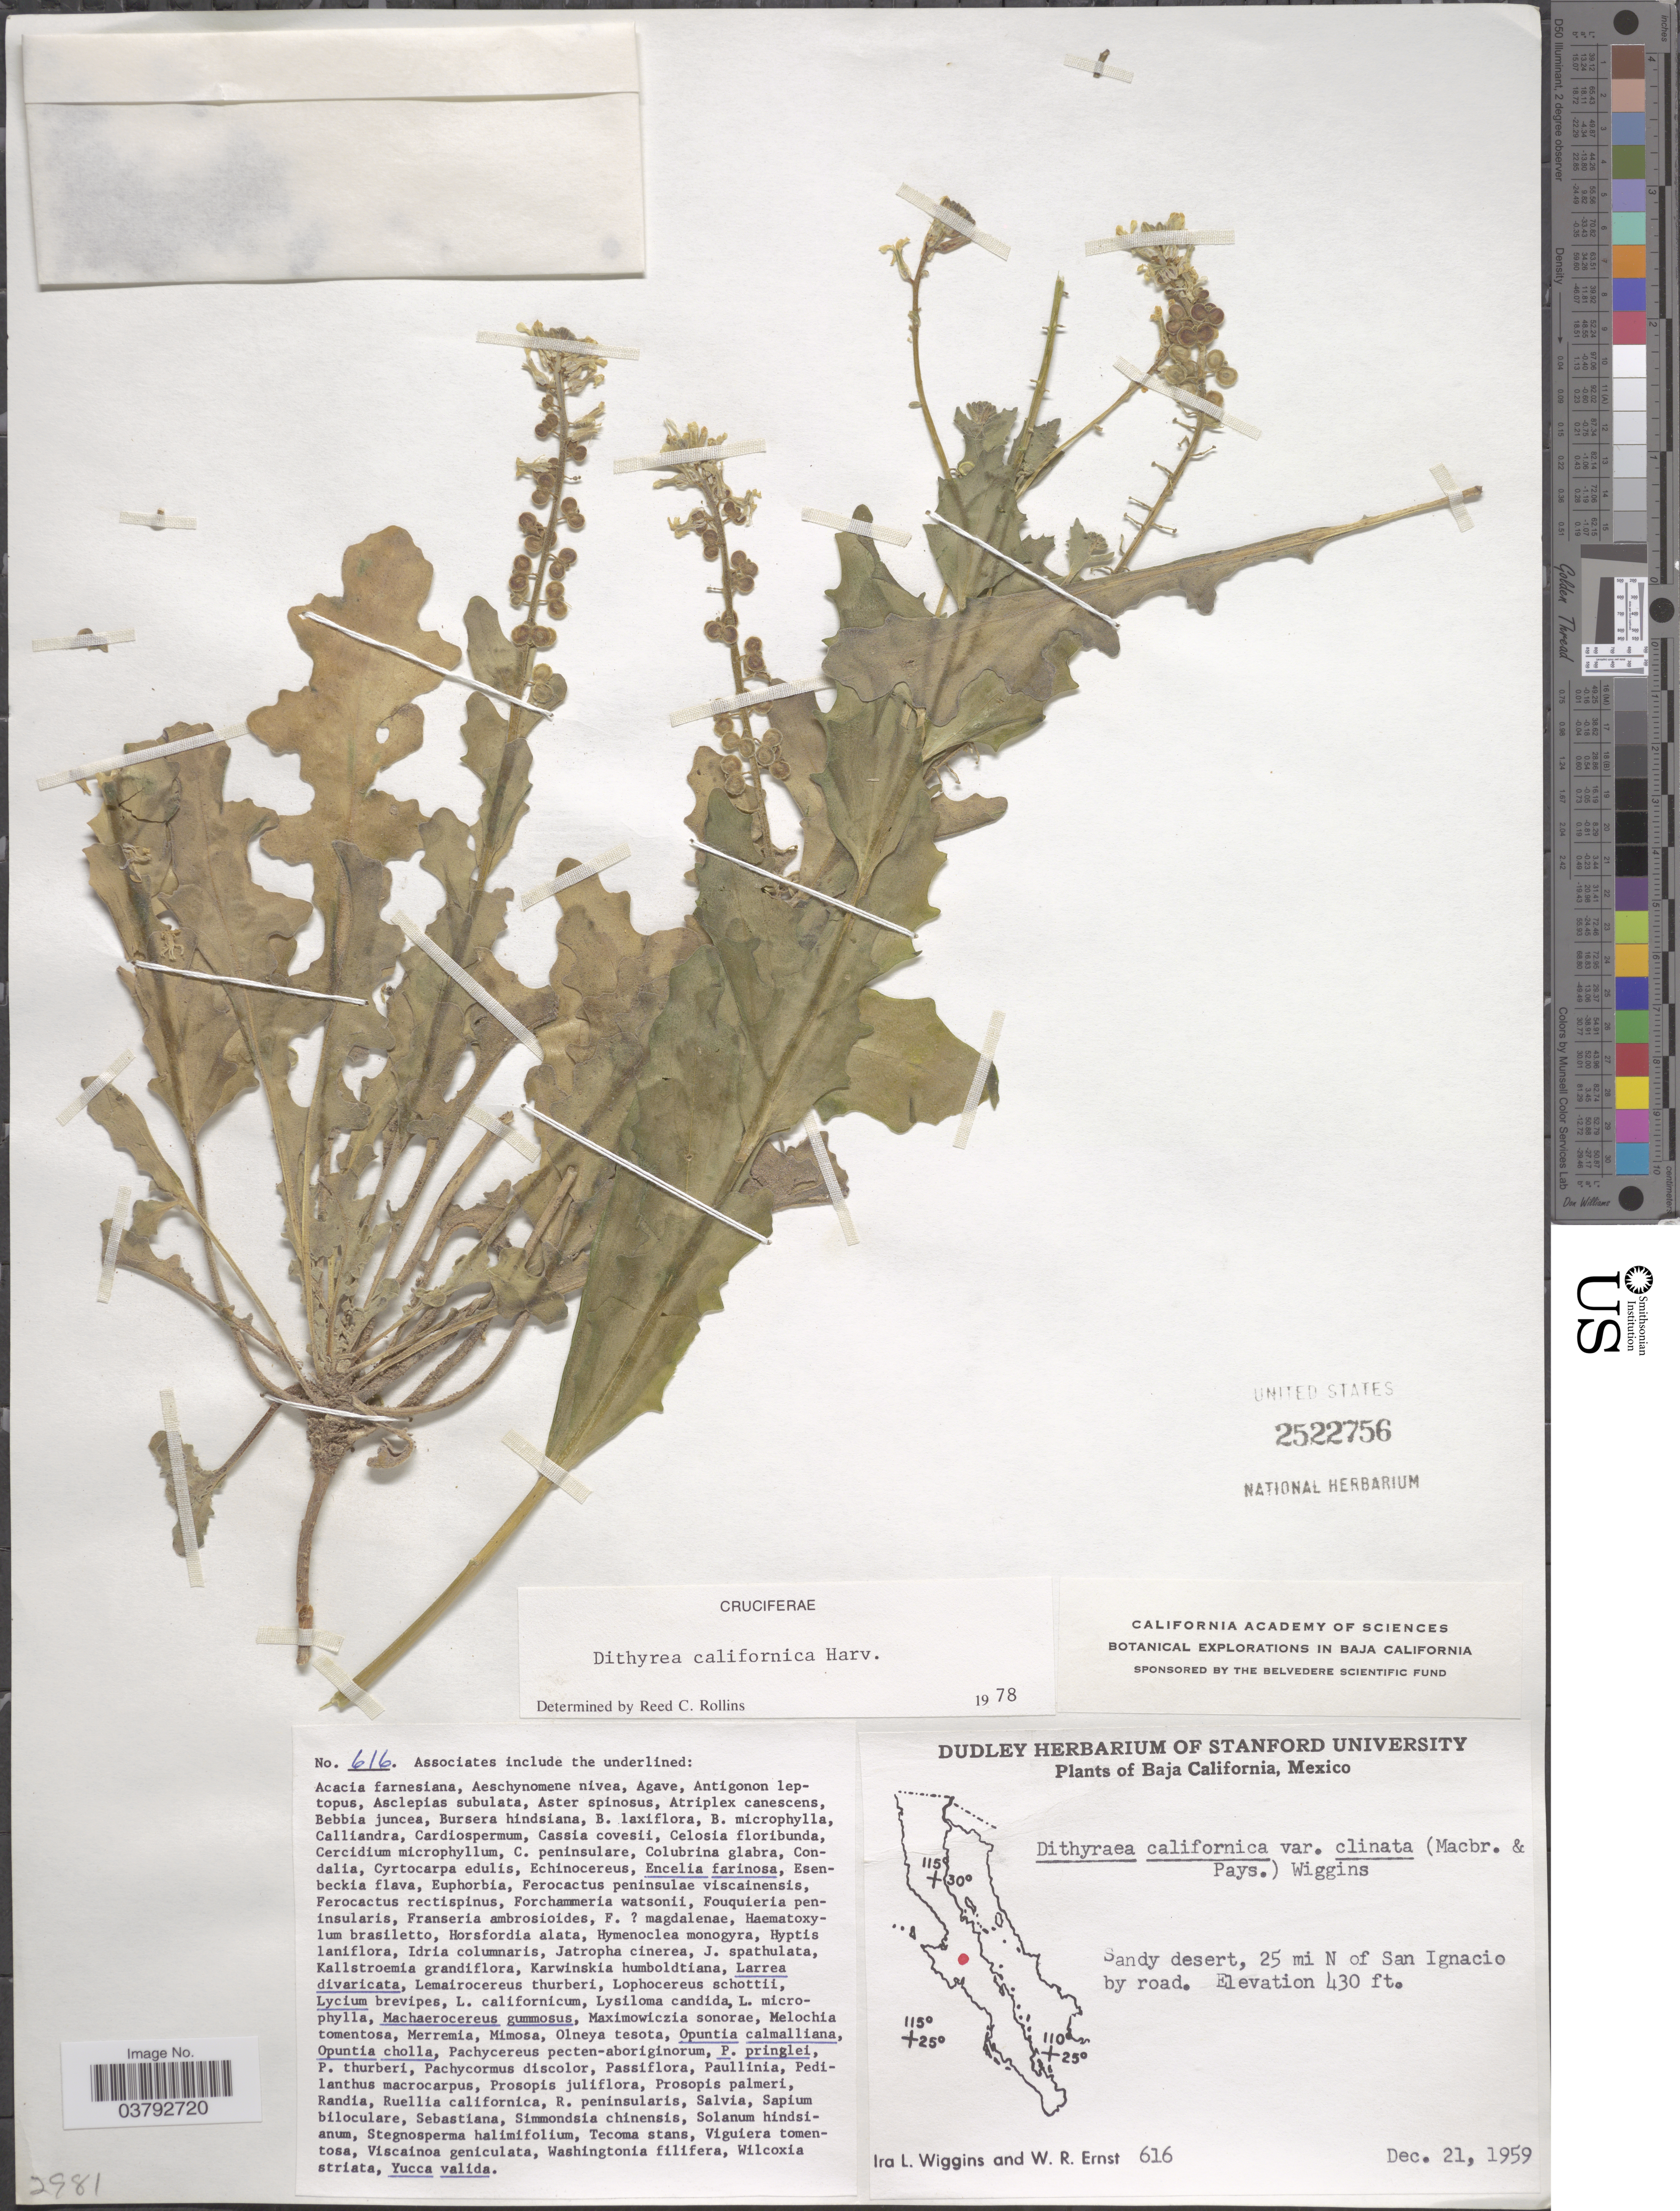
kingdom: Plantae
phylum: Tracheophyta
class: Magnoliopsida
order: Brassicales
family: Brassicaceae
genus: Dithyrea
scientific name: Dithyrea californica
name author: Harv.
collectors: I. L. Wiggins & W. R. Ernst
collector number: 616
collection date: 1959-12-21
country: Mexico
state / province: Baja California Sur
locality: Sandy desert, 25 mi N of San Ignacio by road.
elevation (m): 131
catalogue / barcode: US 2522756